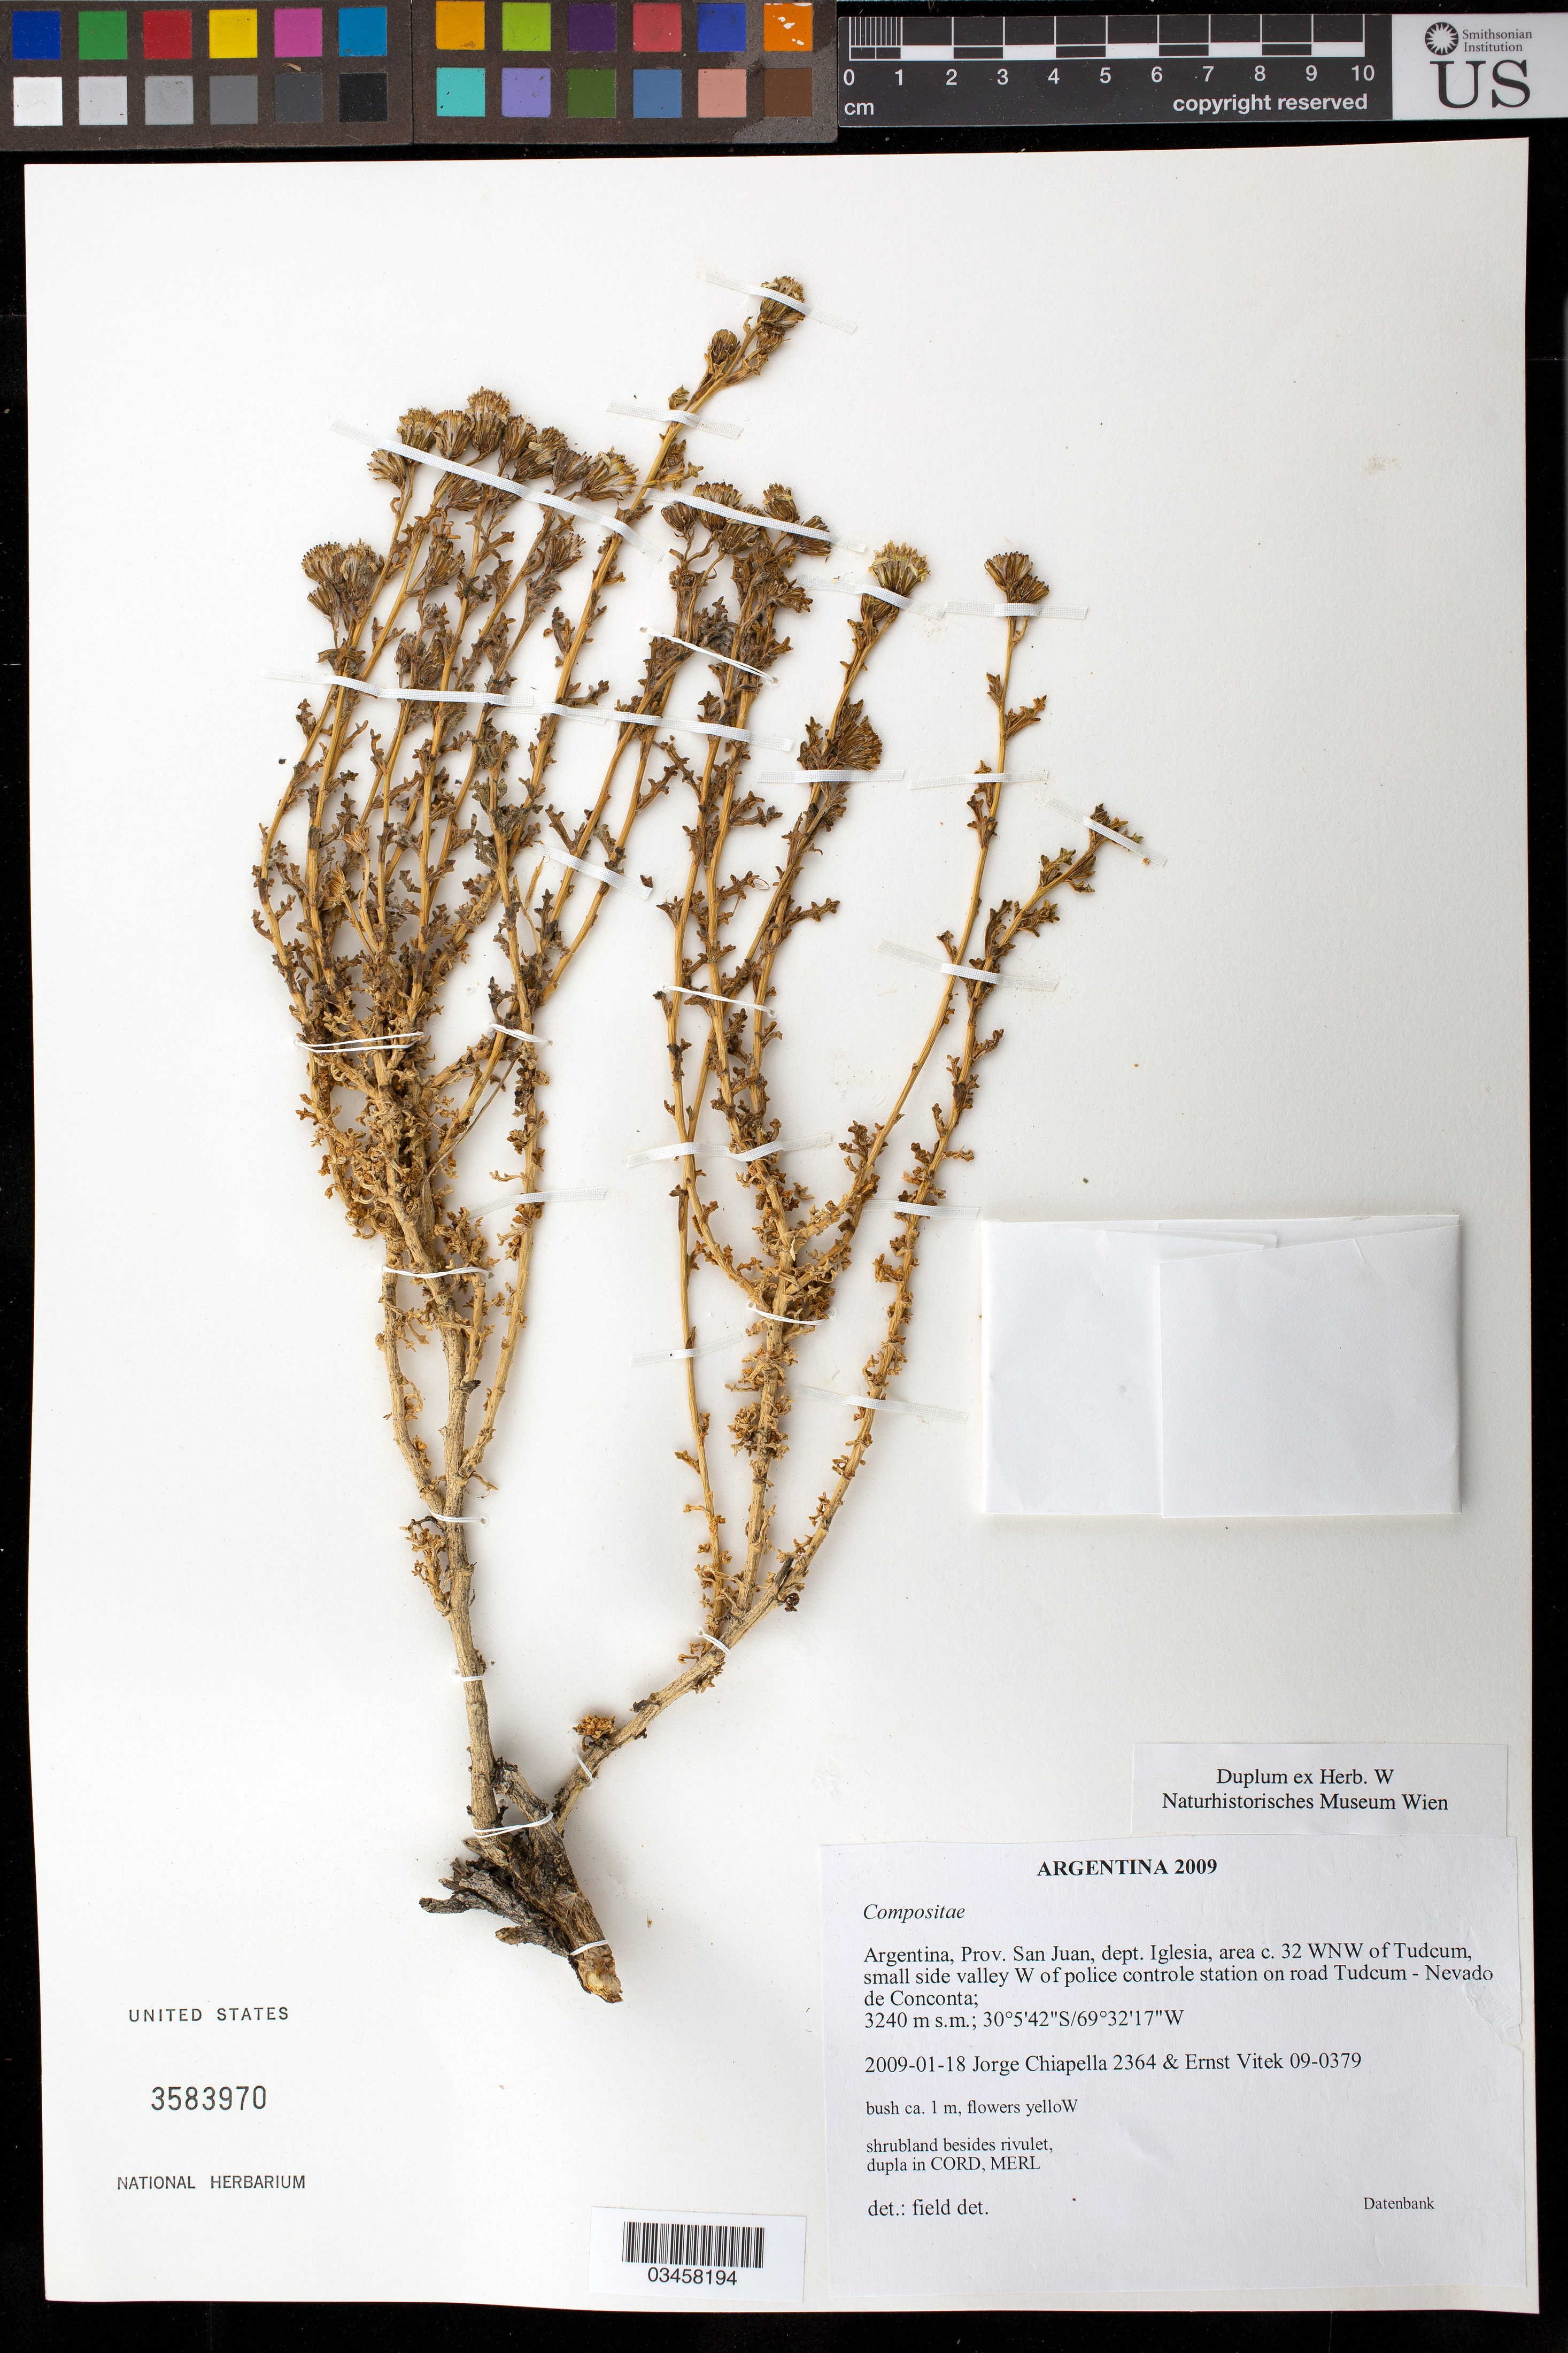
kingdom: Plantae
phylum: Tracheophyta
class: Magnoliopsida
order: Asterales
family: Asteraceae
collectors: J. Chiapella & E. Vitek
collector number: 2364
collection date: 2009-01-18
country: Argentina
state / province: San Juan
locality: Dept. Iglesia, area c 32 WNW of Tudcum, small side valley W of police controle station on road Tudcum-Nevado de Conconta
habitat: Shrubland besides rivulet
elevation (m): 3240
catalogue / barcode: US 3583970